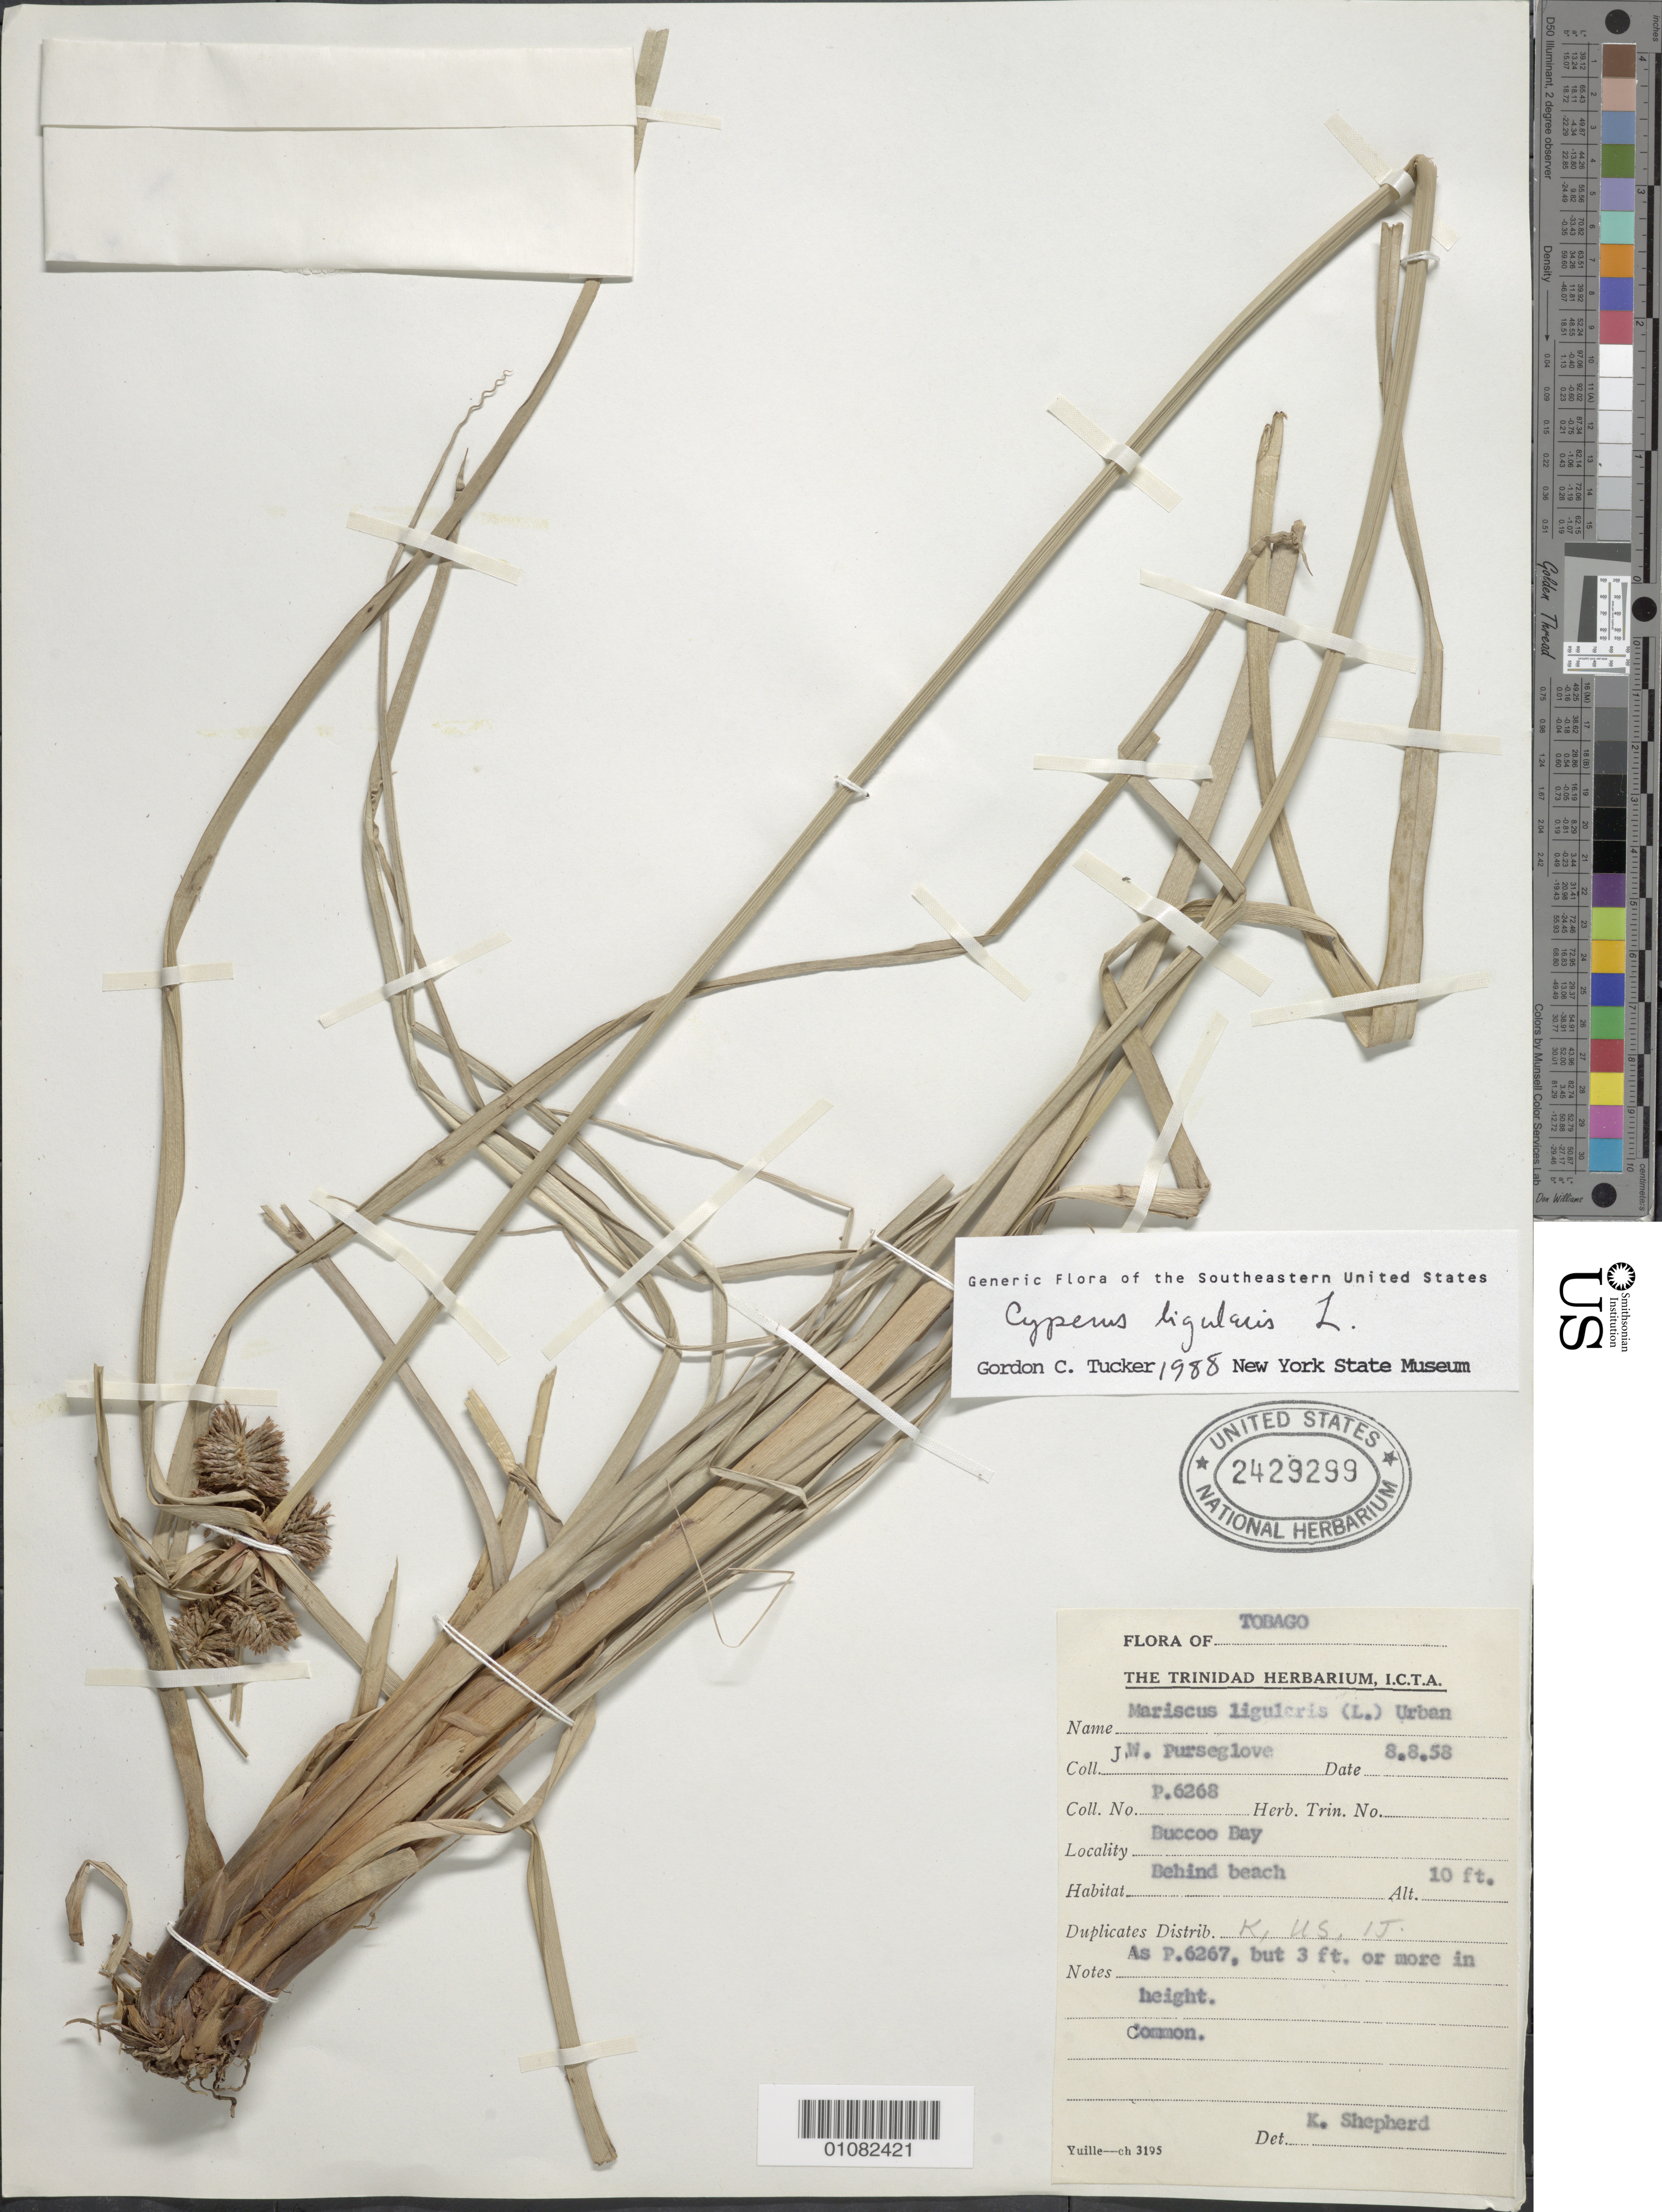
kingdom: Plantae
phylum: Tracheophyta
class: Liliopsida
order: Poales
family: Cyperaceae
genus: Cyperus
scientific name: Cyperus ligularis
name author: L.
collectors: J. Purseglove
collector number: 6268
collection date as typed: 08 Aug 1958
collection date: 1958-08-08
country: Trinidad and Tobago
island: Tobago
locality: Buccoo Bay, behind beach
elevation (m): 3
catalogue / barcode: US 2429299